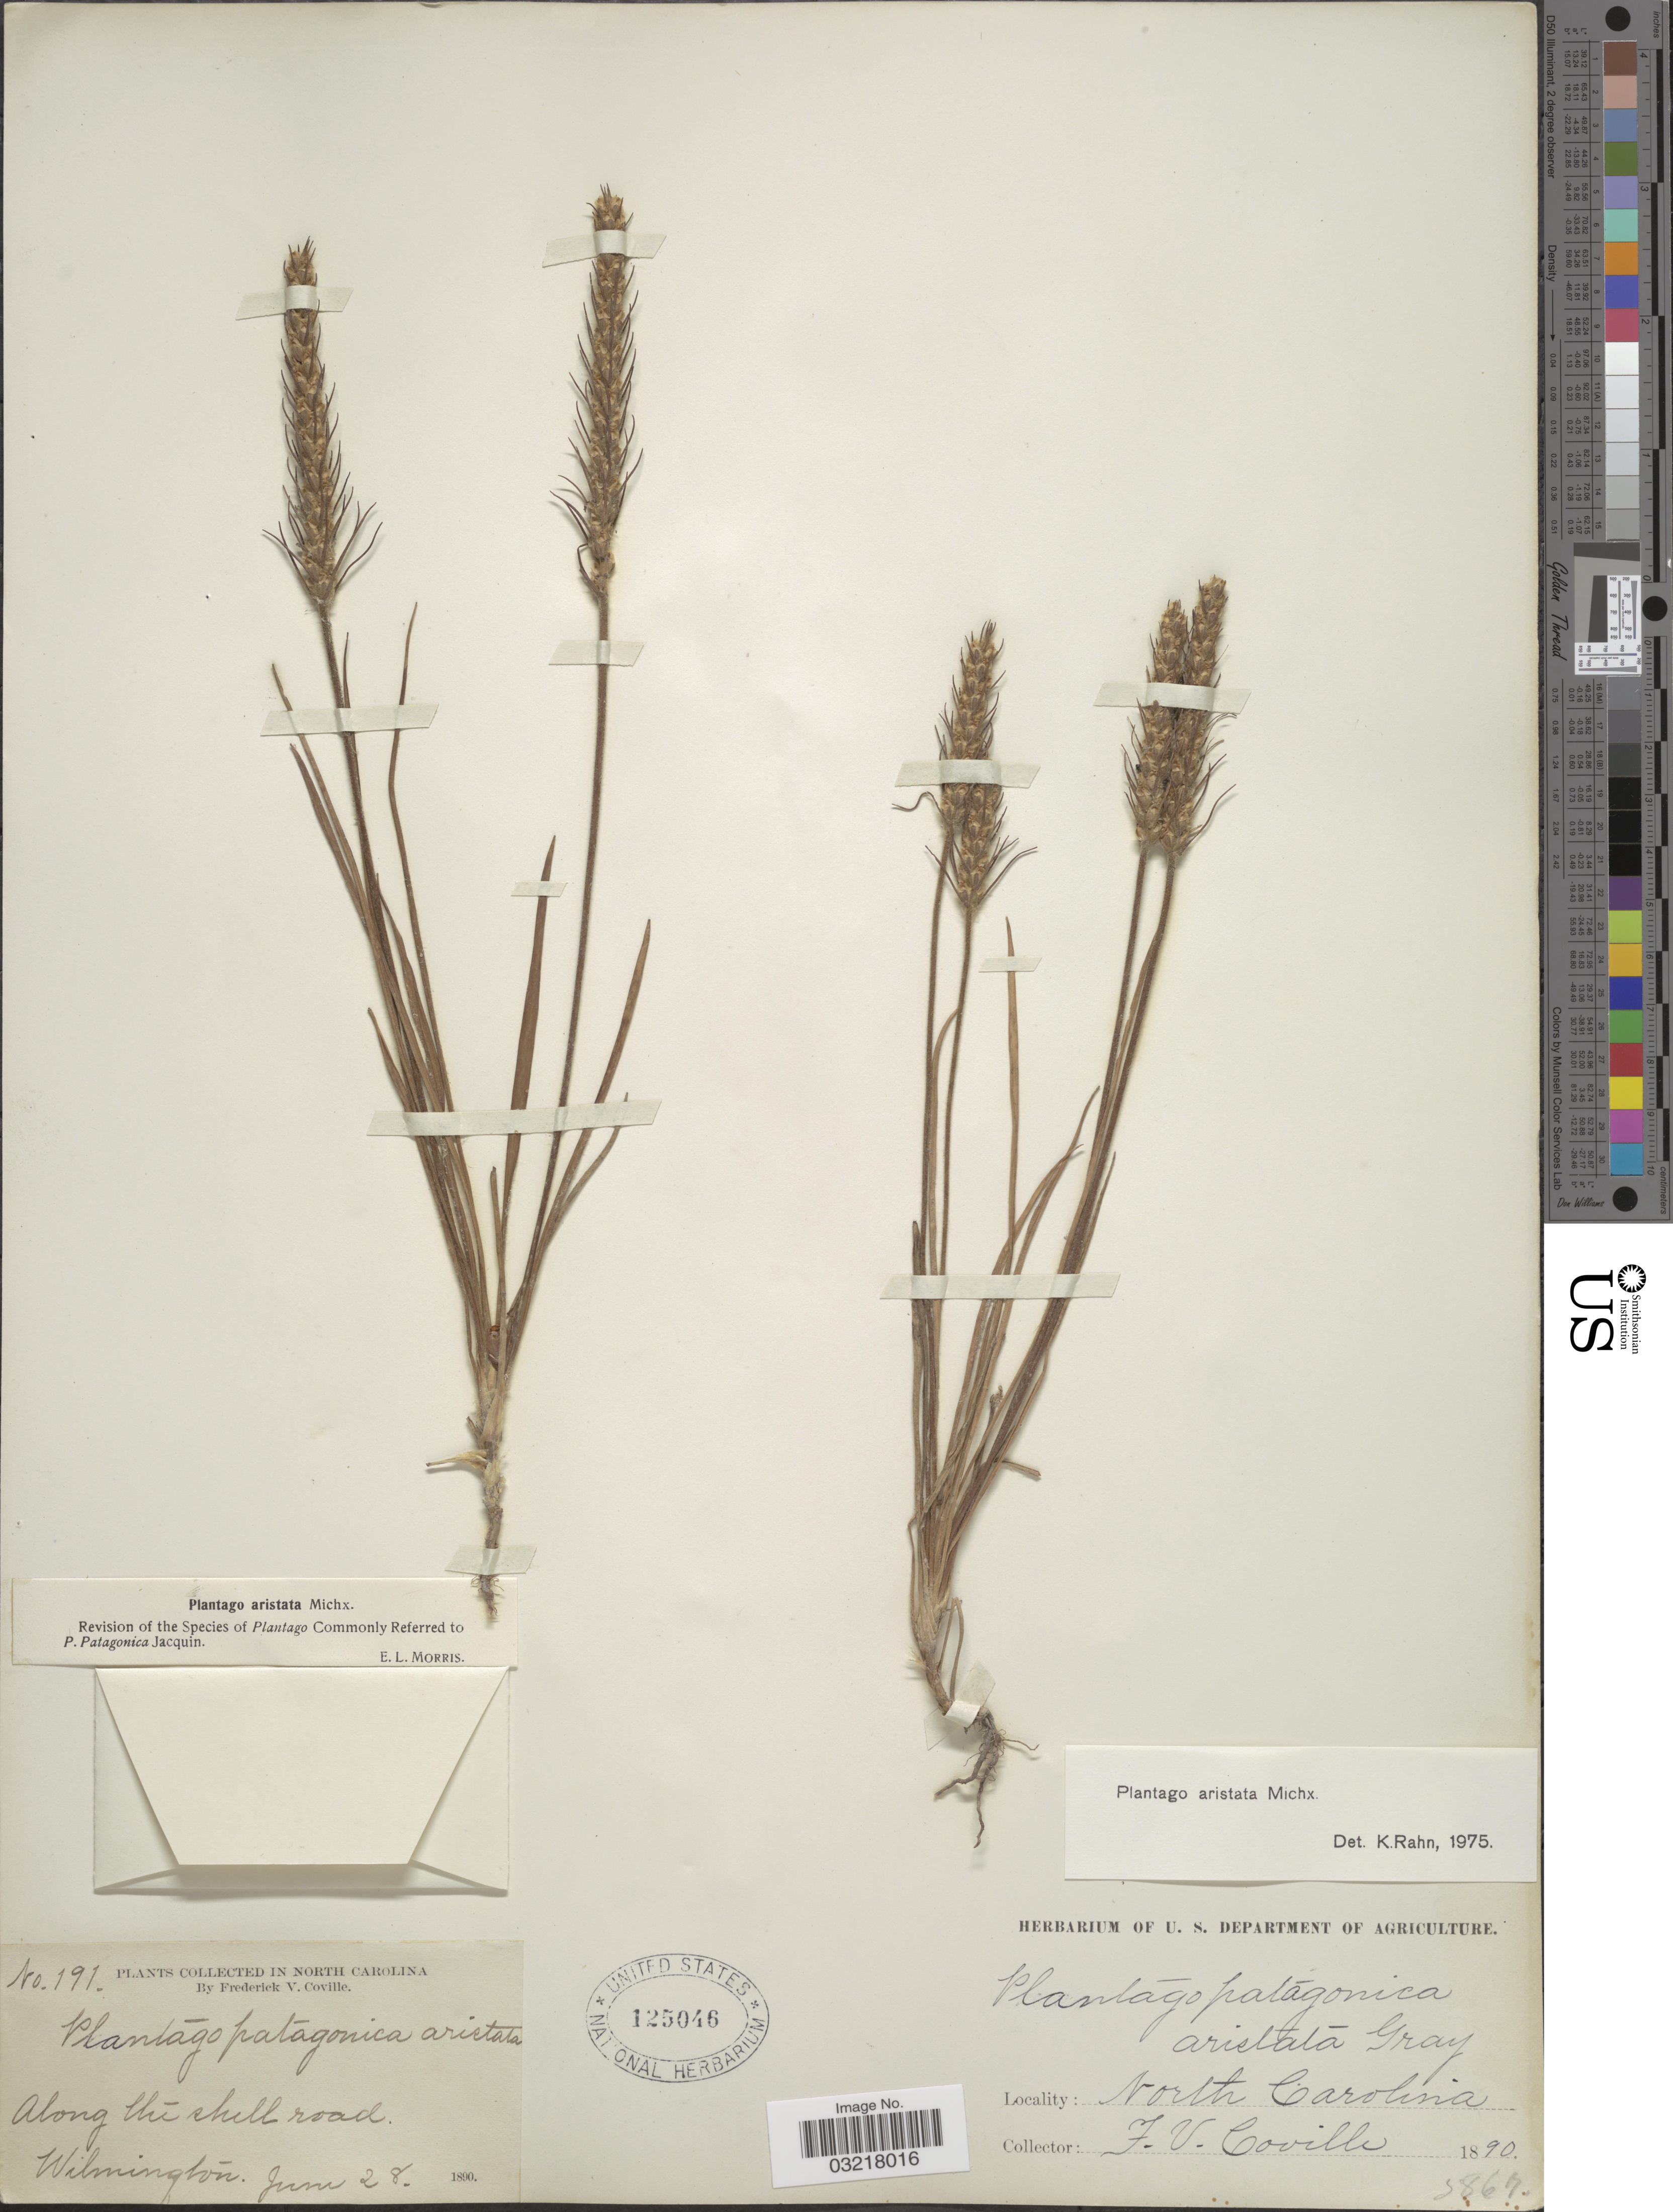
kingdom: Plantae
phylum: Tracheophyta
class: Magnoliopsida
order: Lamiales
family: Plantaginaceae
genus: Plantago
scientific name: Plantago aristata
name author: Michx.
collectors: F. V. Coville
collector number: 191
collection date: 1890-06-28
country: United States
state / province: North Carolina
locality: Along the shell road. Wilmington.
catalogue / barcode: US 125046